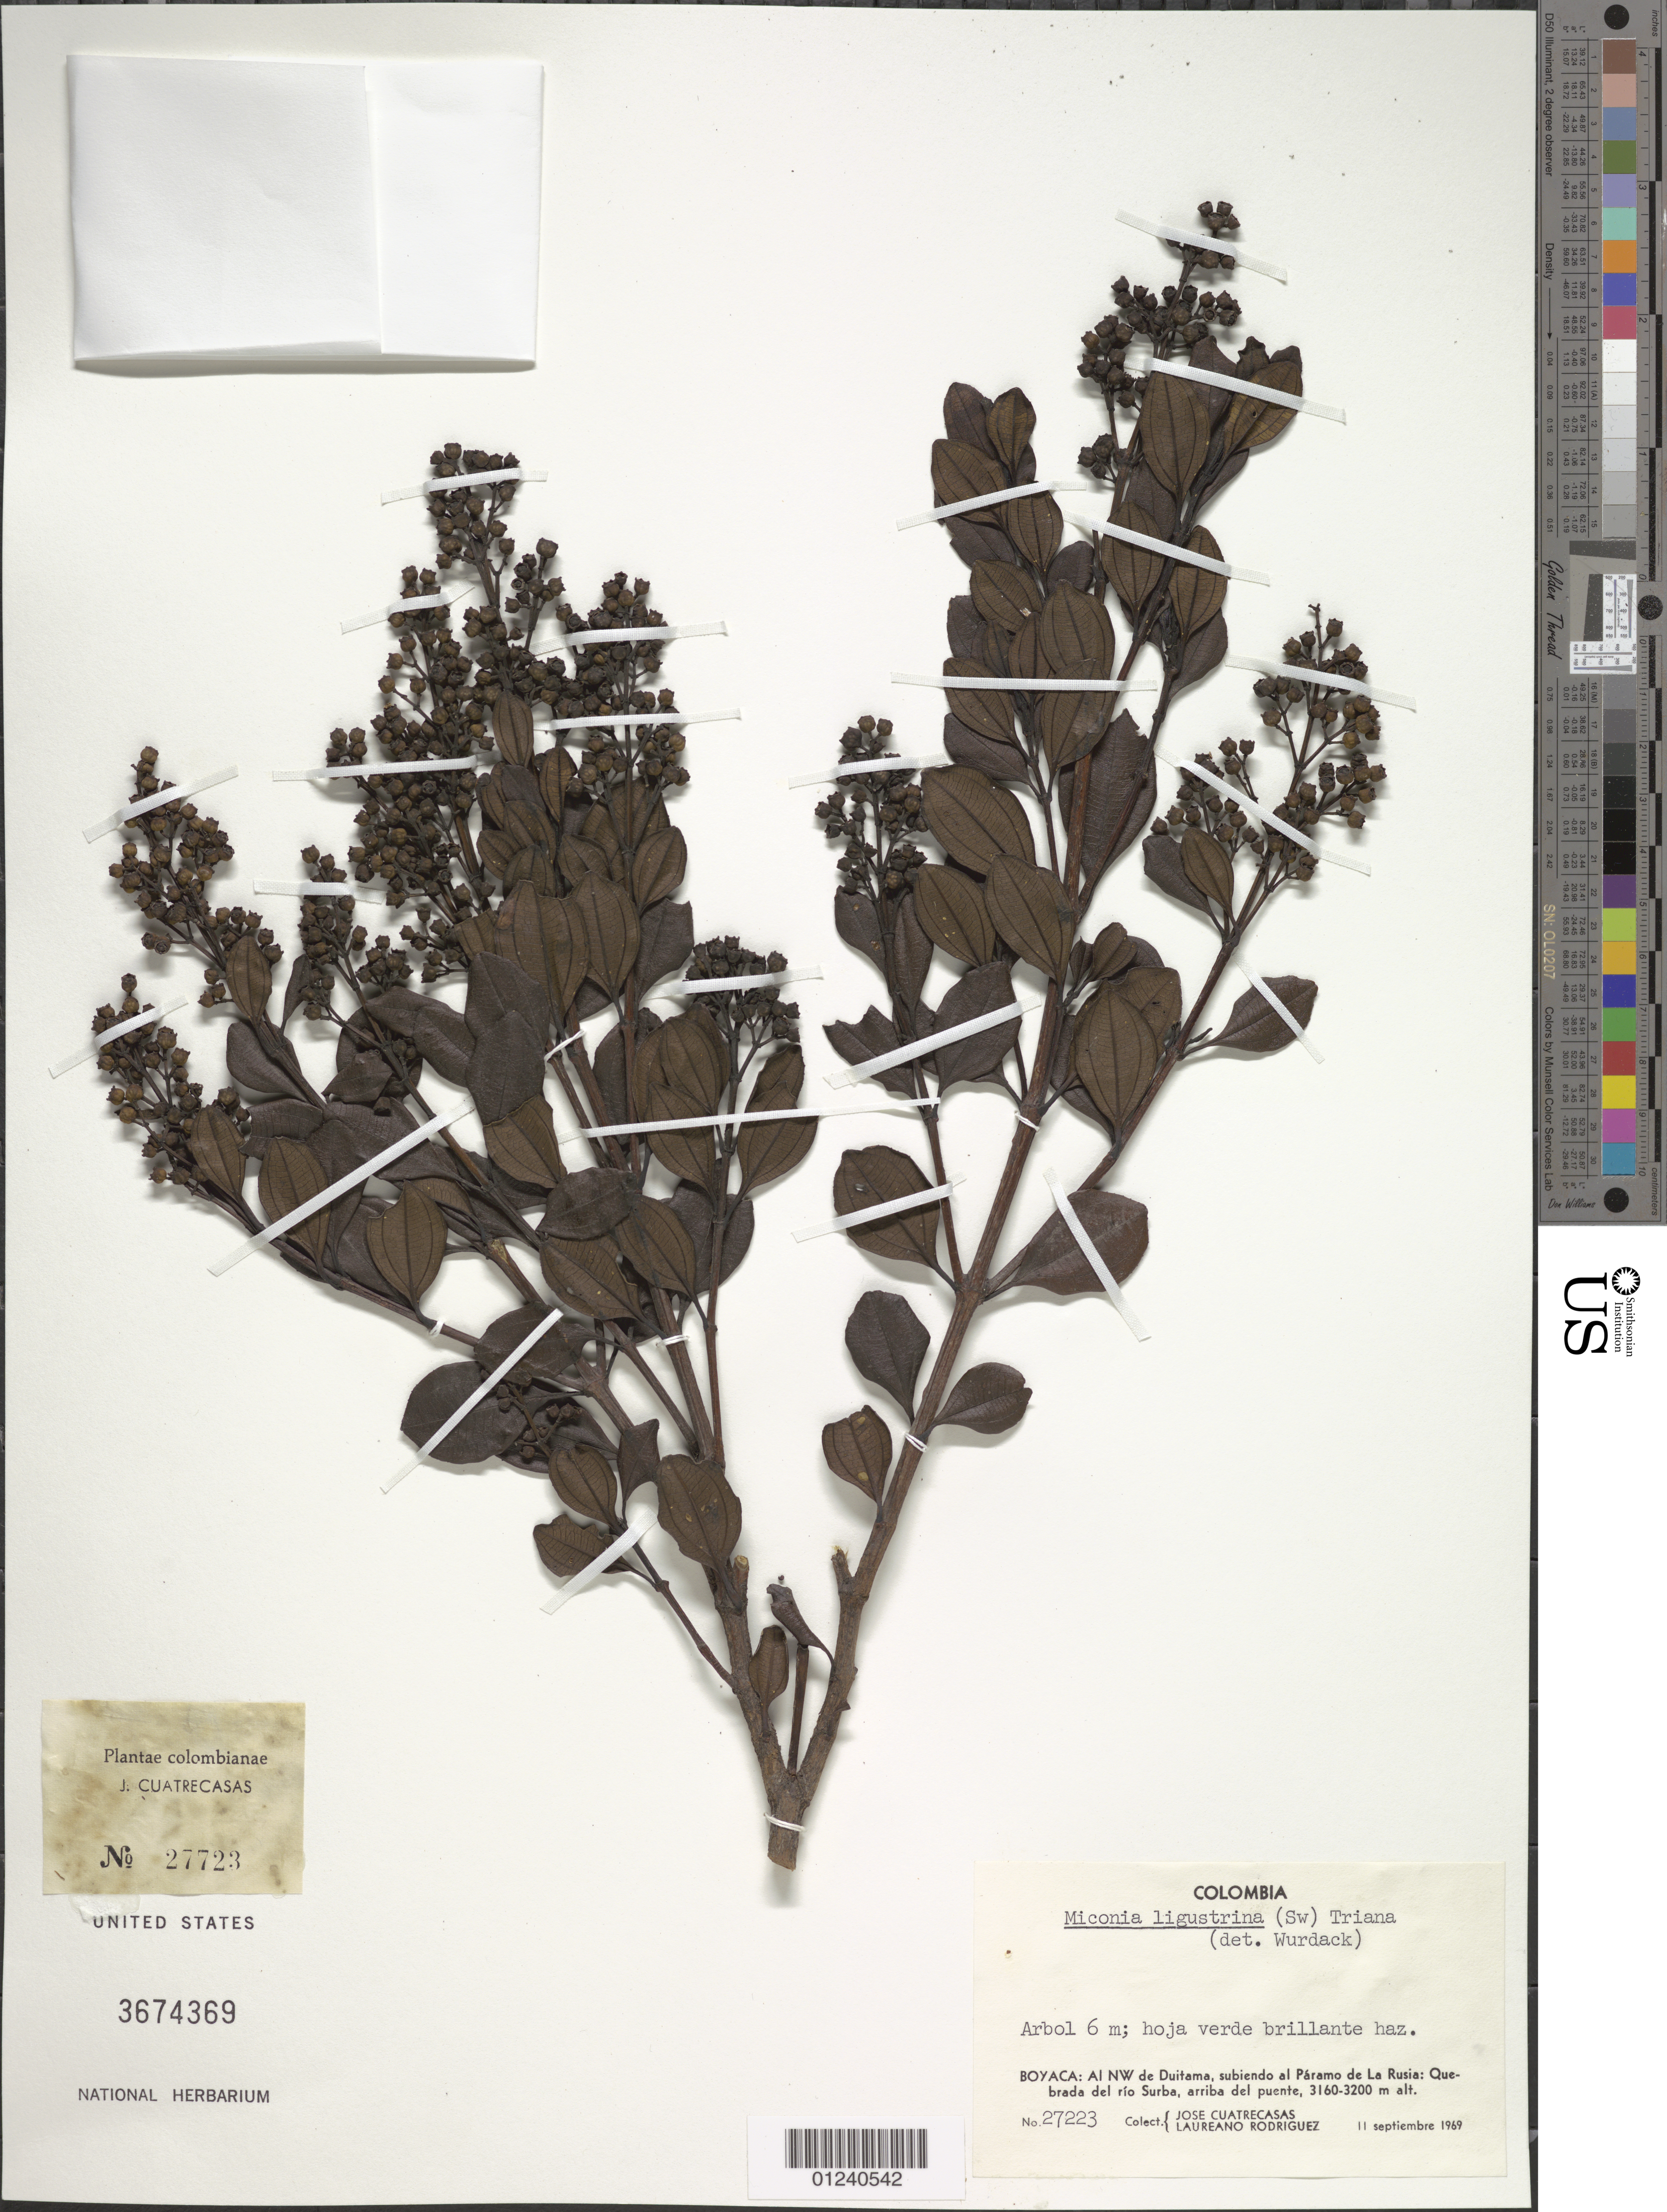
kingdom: Plantae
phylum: Tracheophyta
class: Magnoliopsida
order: Myrtales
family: Melastomataceae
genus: Miconia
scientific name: Miconia ligustrina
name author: (Sw.) Triana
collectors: J. Cuatrecasas & L. Rodriguez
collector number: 27223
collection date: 1969-09-11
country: Colombia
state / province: Boyacá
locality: Al NW de Duitama, subiendo al Páramo de la Rusia: Quebrada del río Surba, arriba del puente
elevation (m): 3160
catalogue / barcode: US 3674369